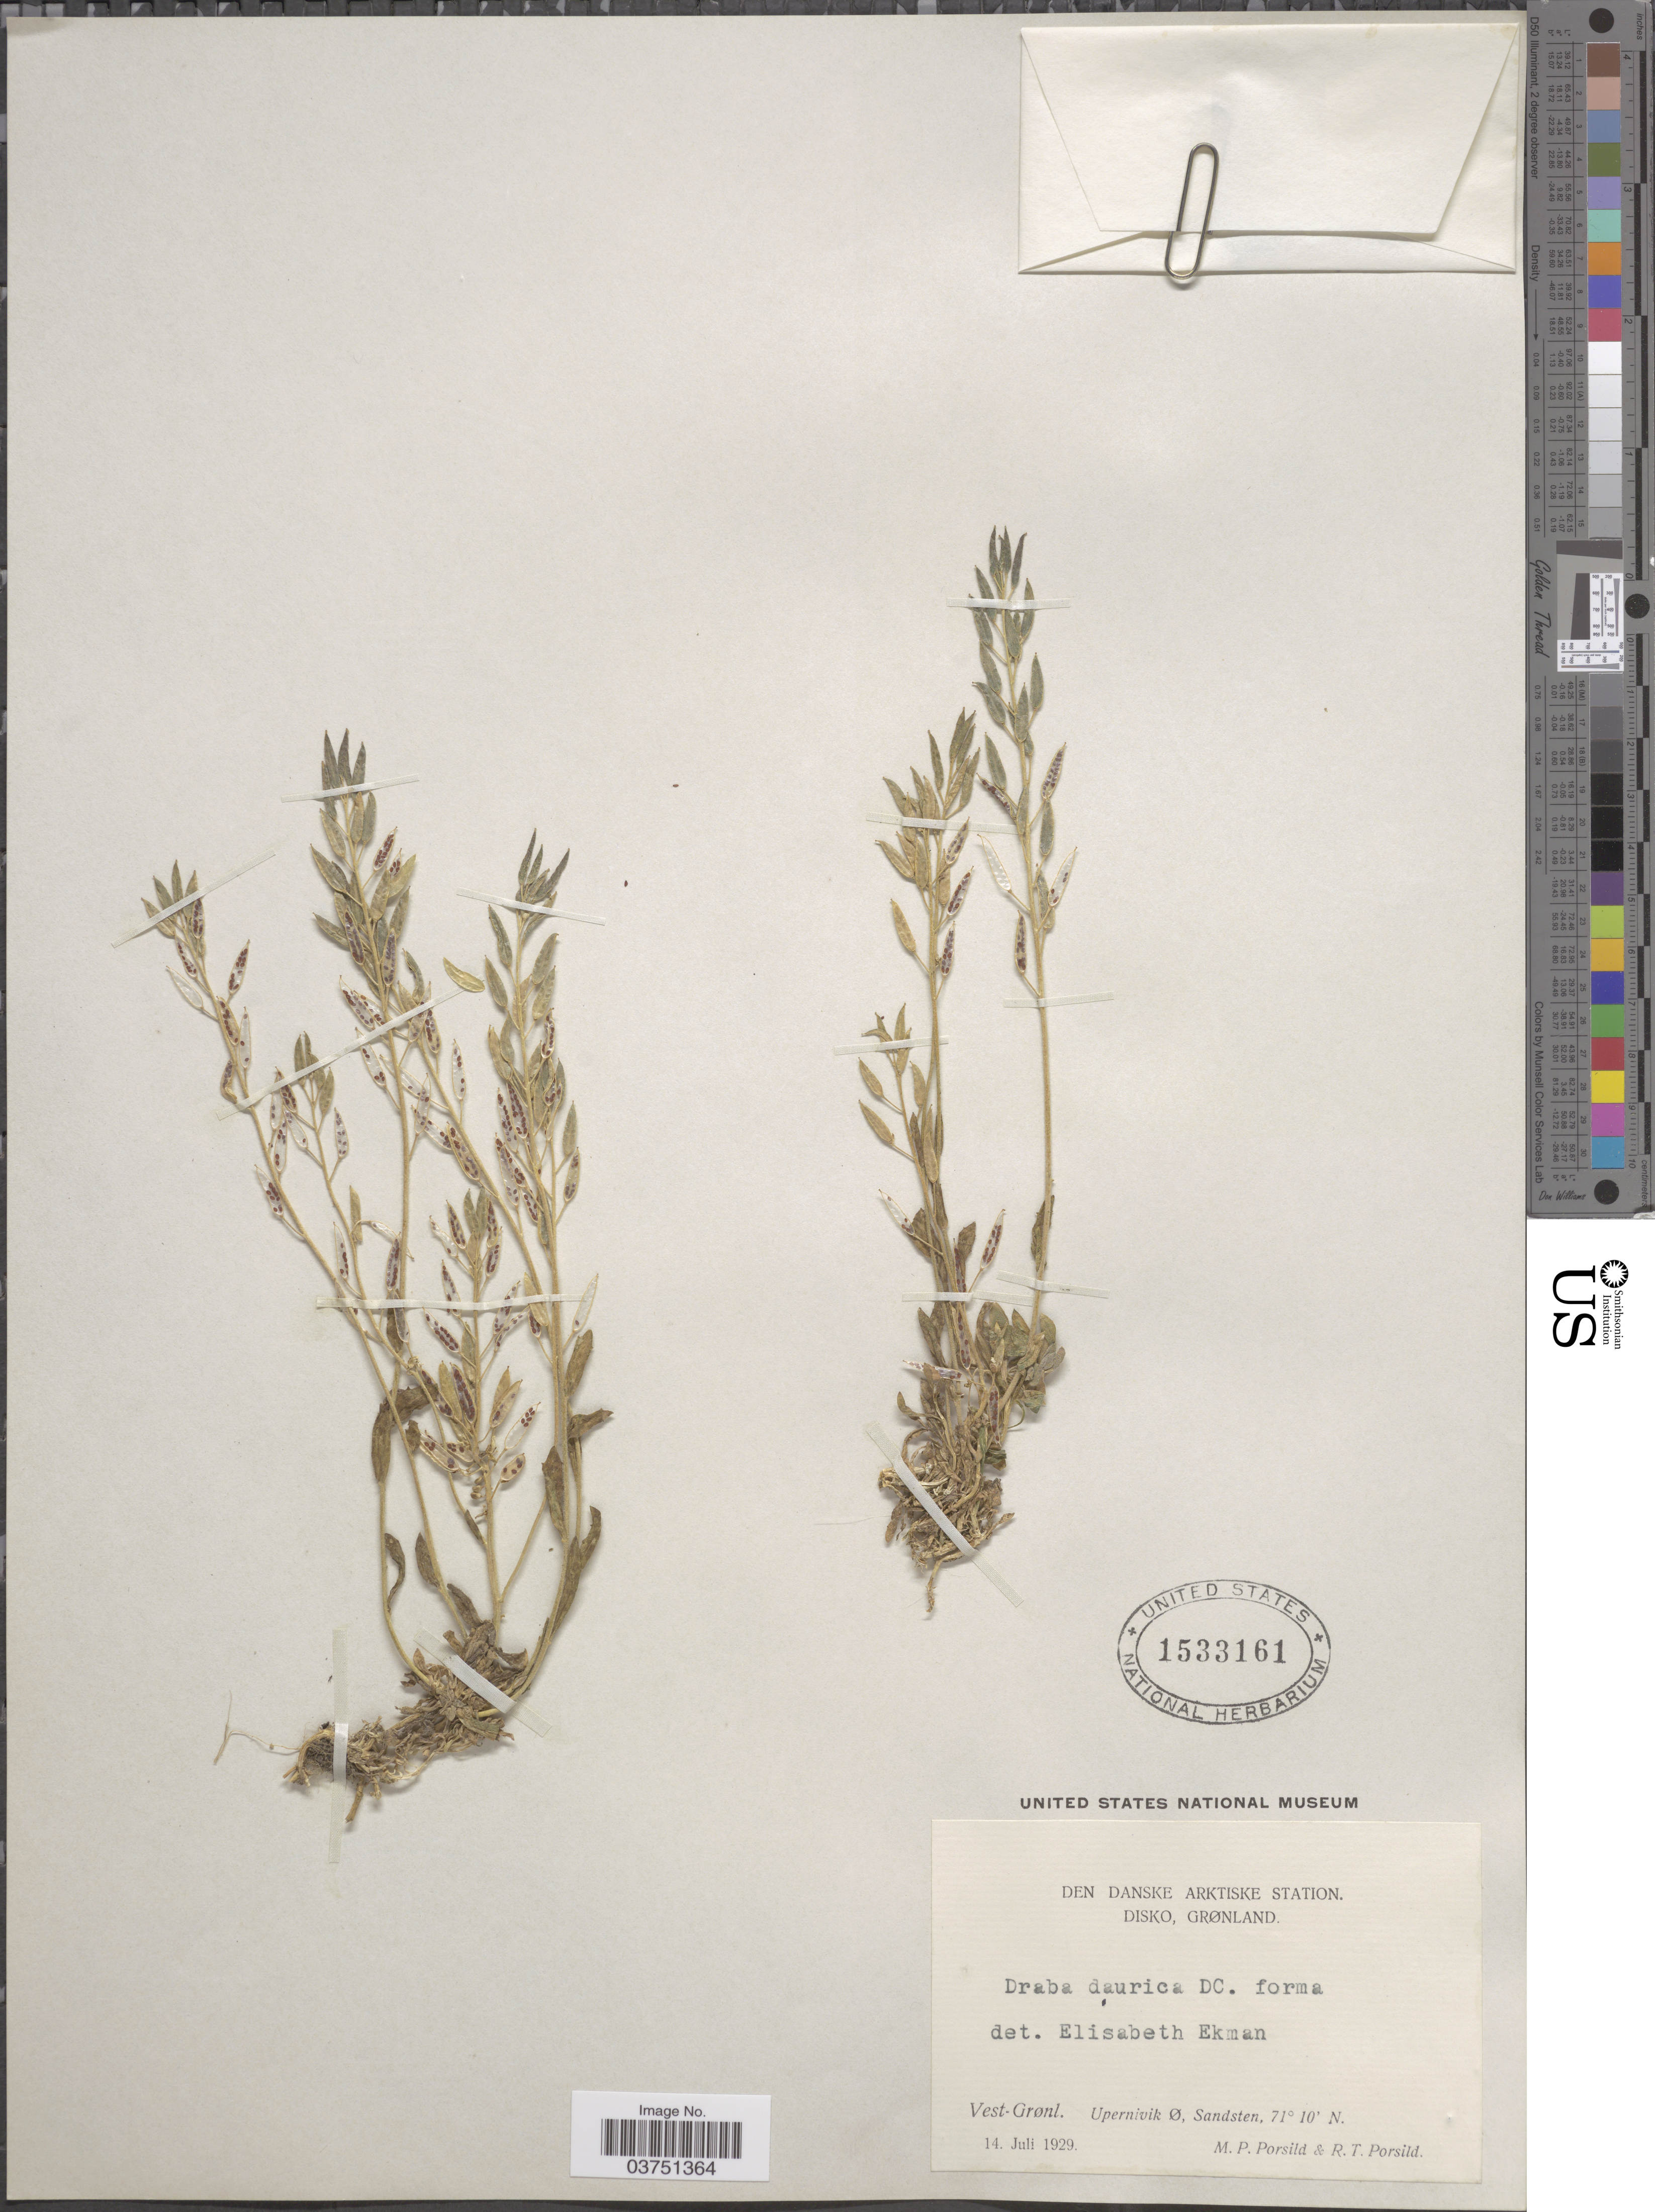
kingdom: Plantae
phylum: Tracheophyta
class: Magnoliopsida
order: Brassicales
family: Brassicaceae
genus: Draba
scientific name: Draba glabella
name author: Pursh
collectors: M. P. Porsild & R. T. Porsild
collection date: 1929-07-14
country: Greenland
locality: Den Danske Arktiske Station. Disko, Grønland. Vest-Grønl. Upernivik Ø, Sandsten.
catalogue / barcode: US 1533161